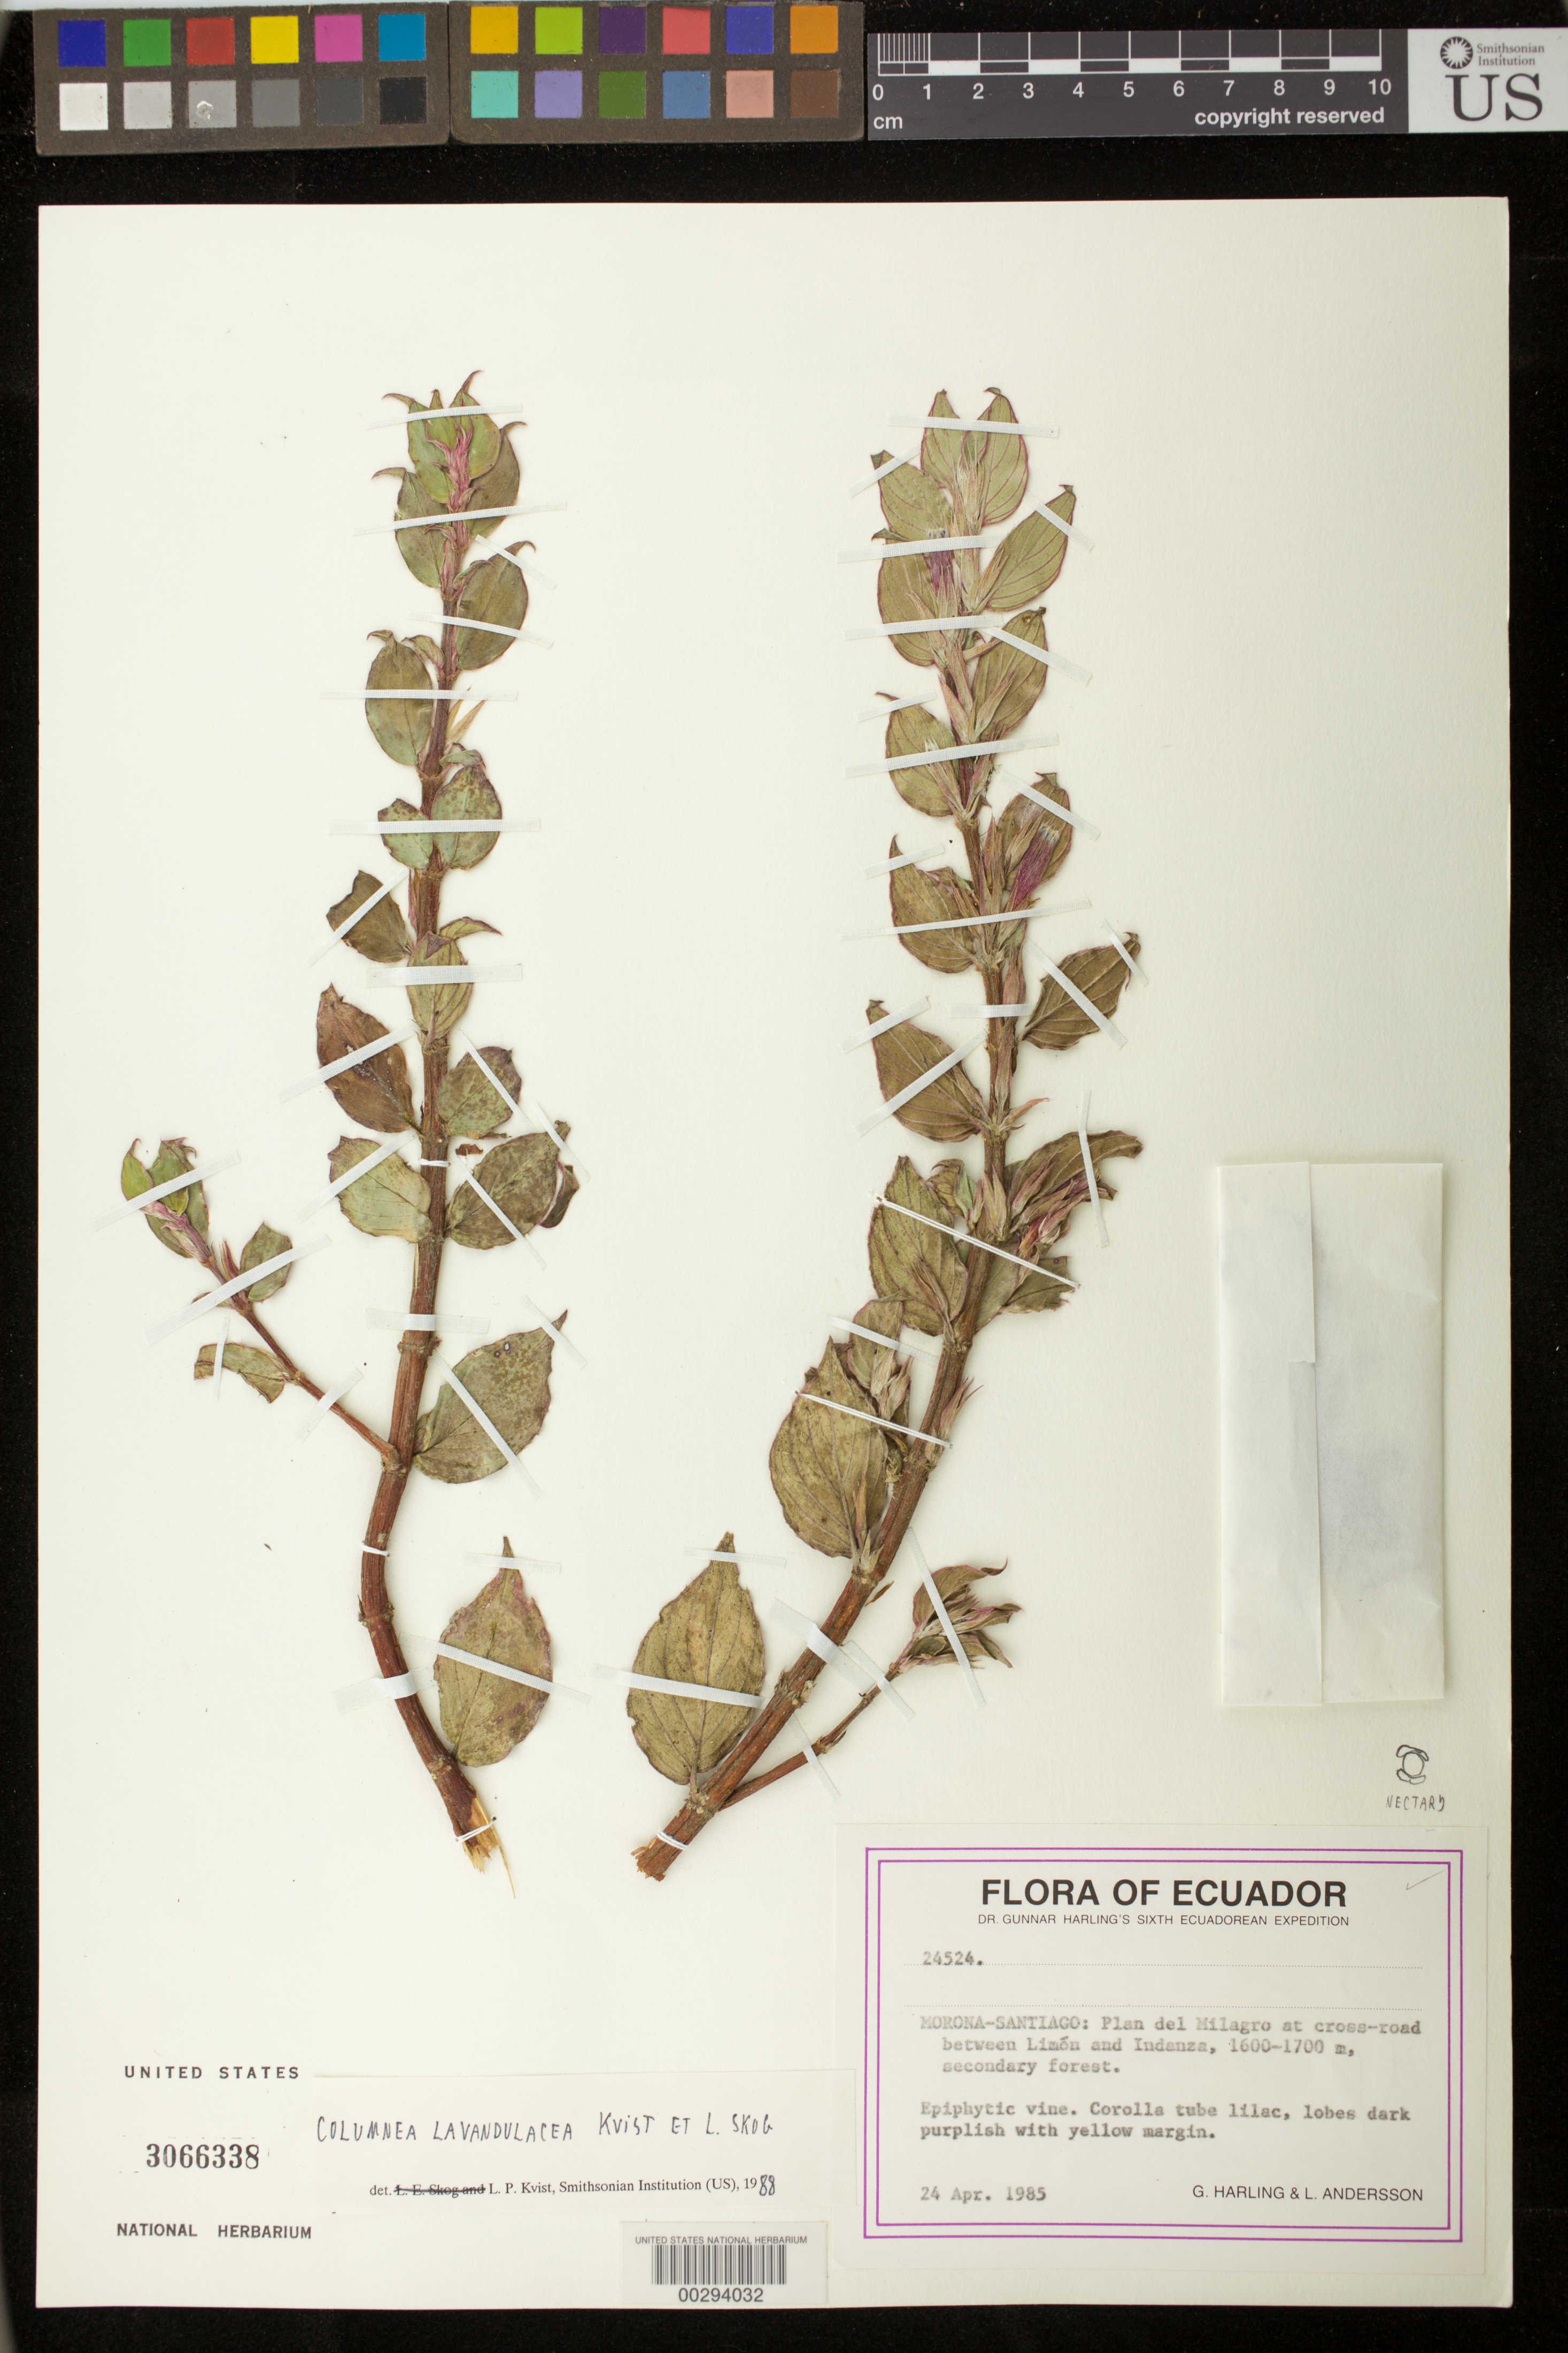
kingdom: Plantae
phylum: Tracheophyta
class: Magnoliopsida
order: Lamiales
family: Gesneriaceae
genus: Columnea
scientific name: Columnea katzensteiniae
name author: (Wiehler) L.E. Skog & L.P. Kvist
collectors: G. Harling & L. Andersson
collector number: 24524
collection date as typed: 24 Apr 1985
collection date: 1985-04-24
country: Ecuador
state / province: Morona-Santiago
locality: Plan del Milagro at cross-road between Limon and Indanza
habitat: Secondary forest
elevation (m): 1600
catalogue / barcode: US 3066338